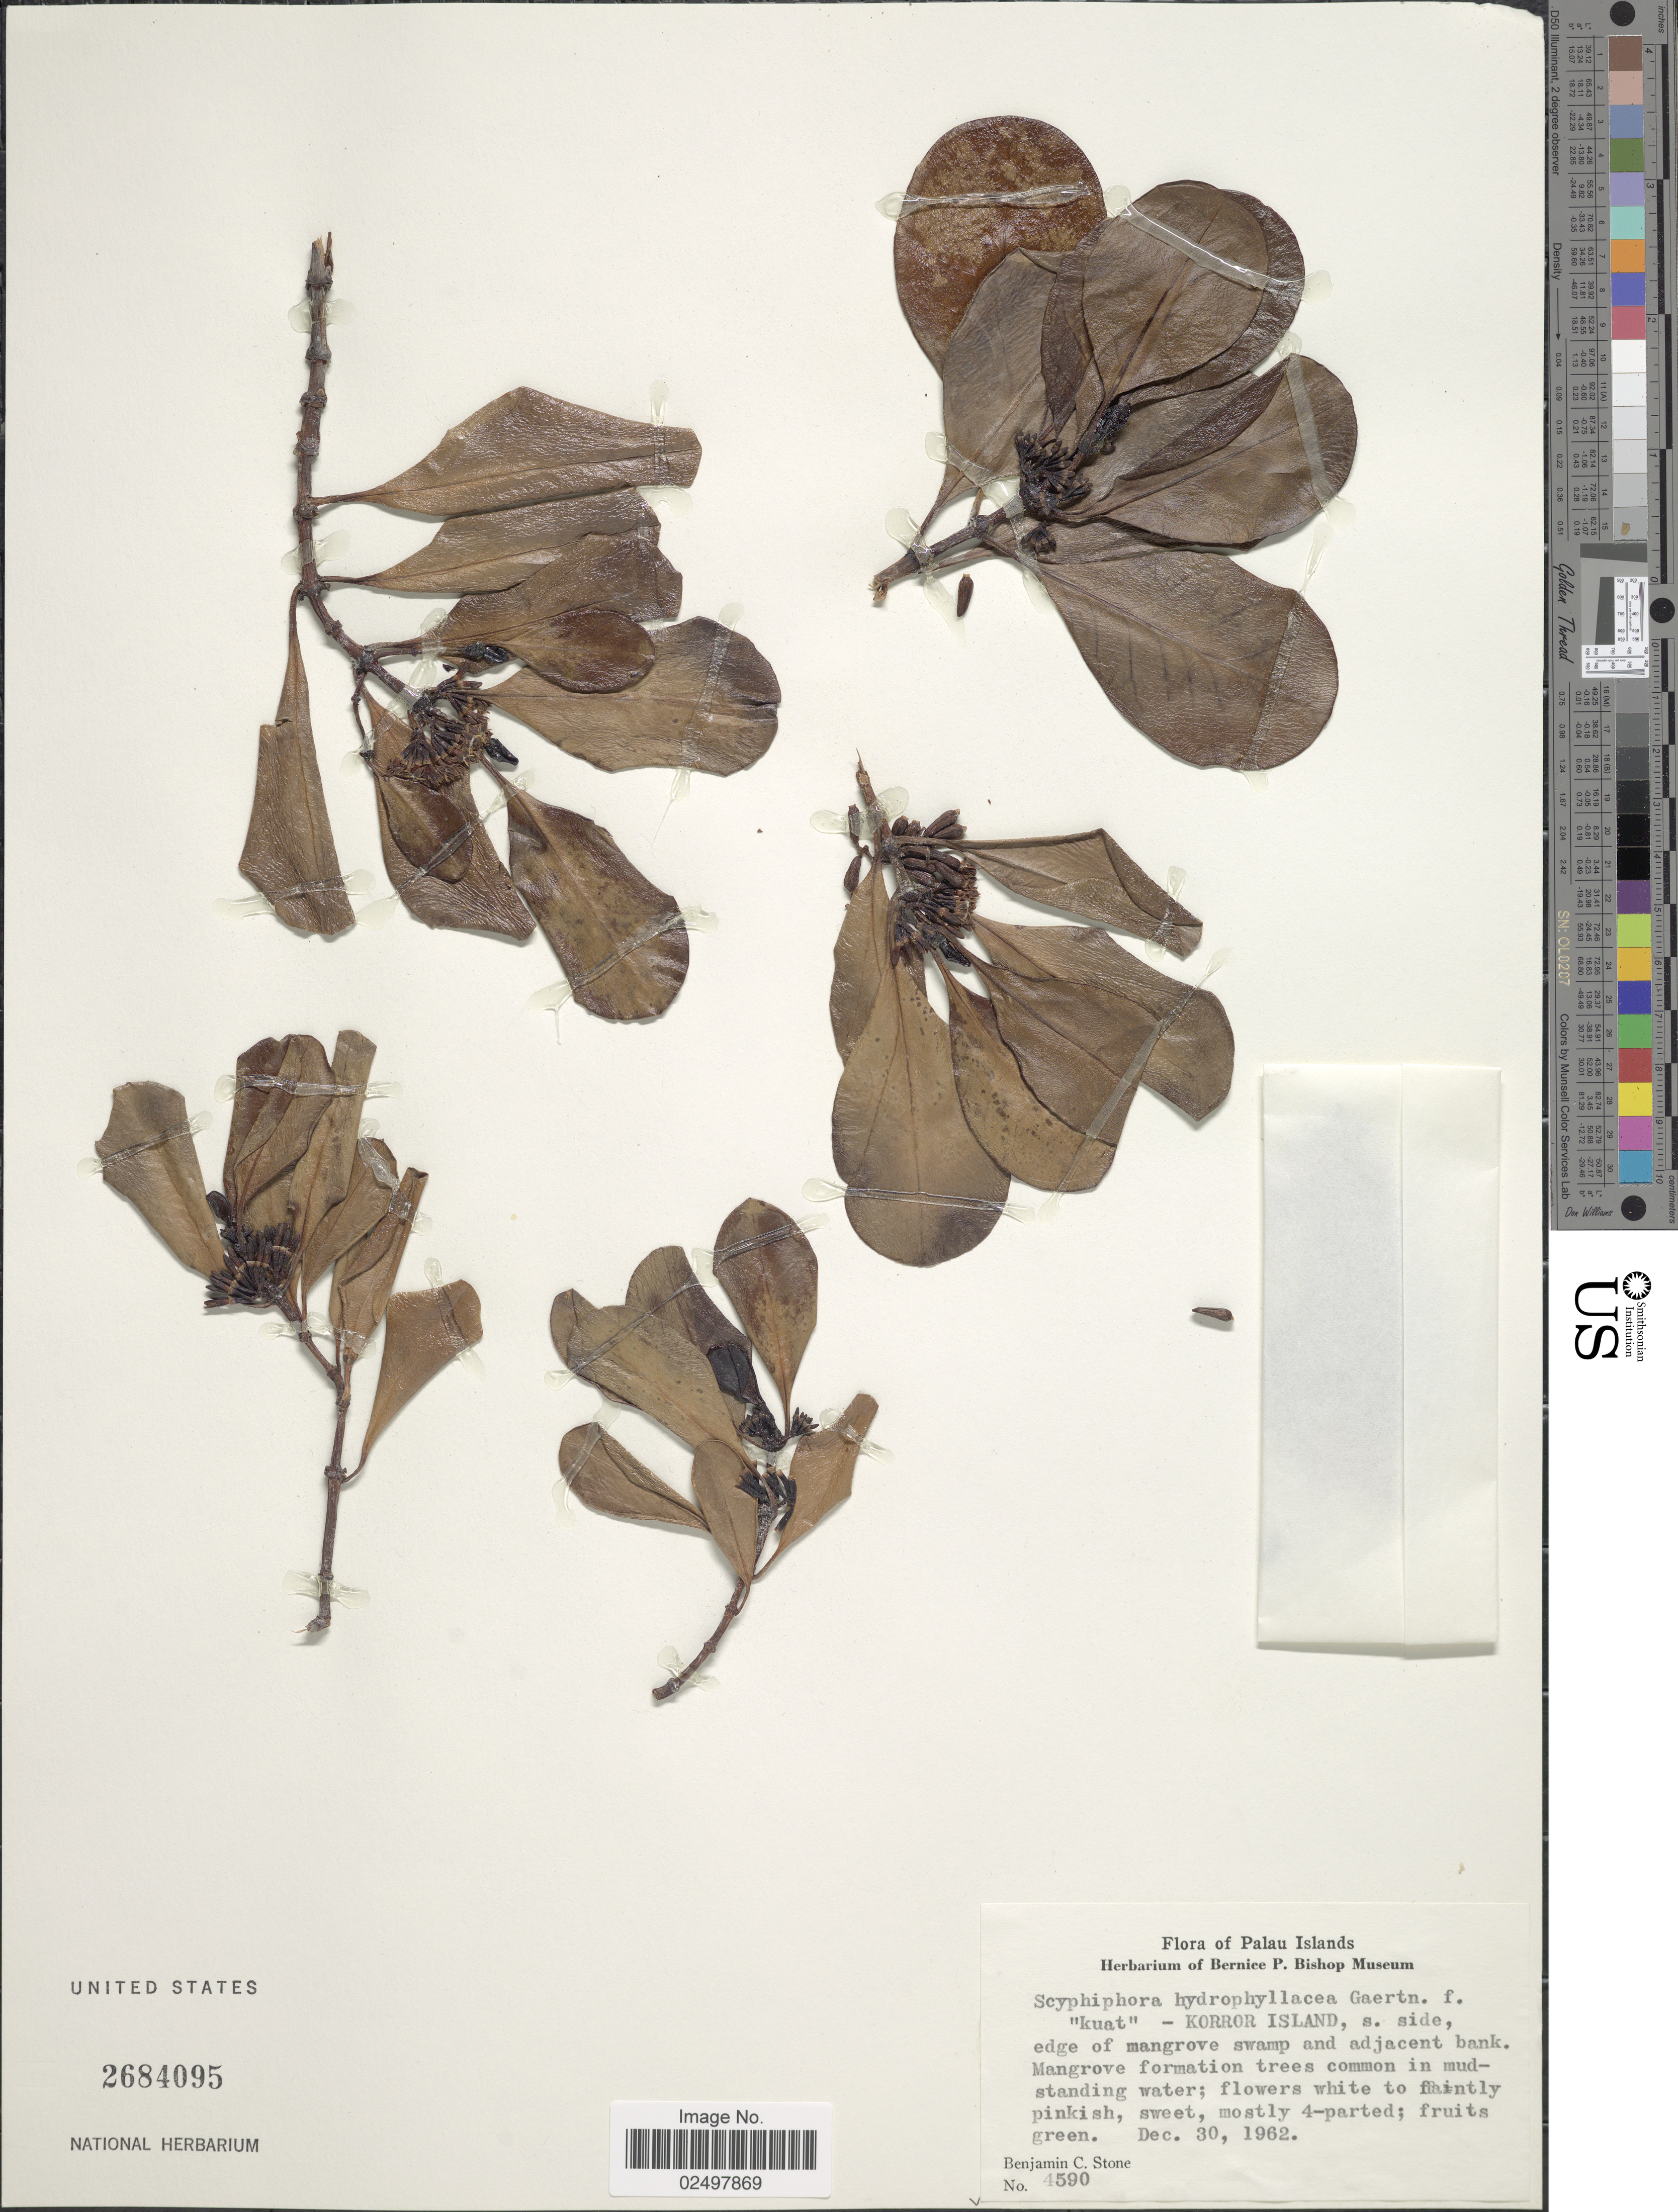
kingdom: Plantae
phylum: Tracheophyta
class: Magnoliopsida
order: Gentianales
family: Rubiaceae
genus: Scyphiphora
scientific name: Scyphiphora hydrophyllacea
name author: Gaertn.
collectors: B. C. Stone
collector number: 4590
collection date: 1962-12-30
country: Palau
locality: Palau Islands, Korror Island, s. side, edge of mangrove swamp and adjacent bank, Mangrove formation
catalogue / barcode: US 2684095